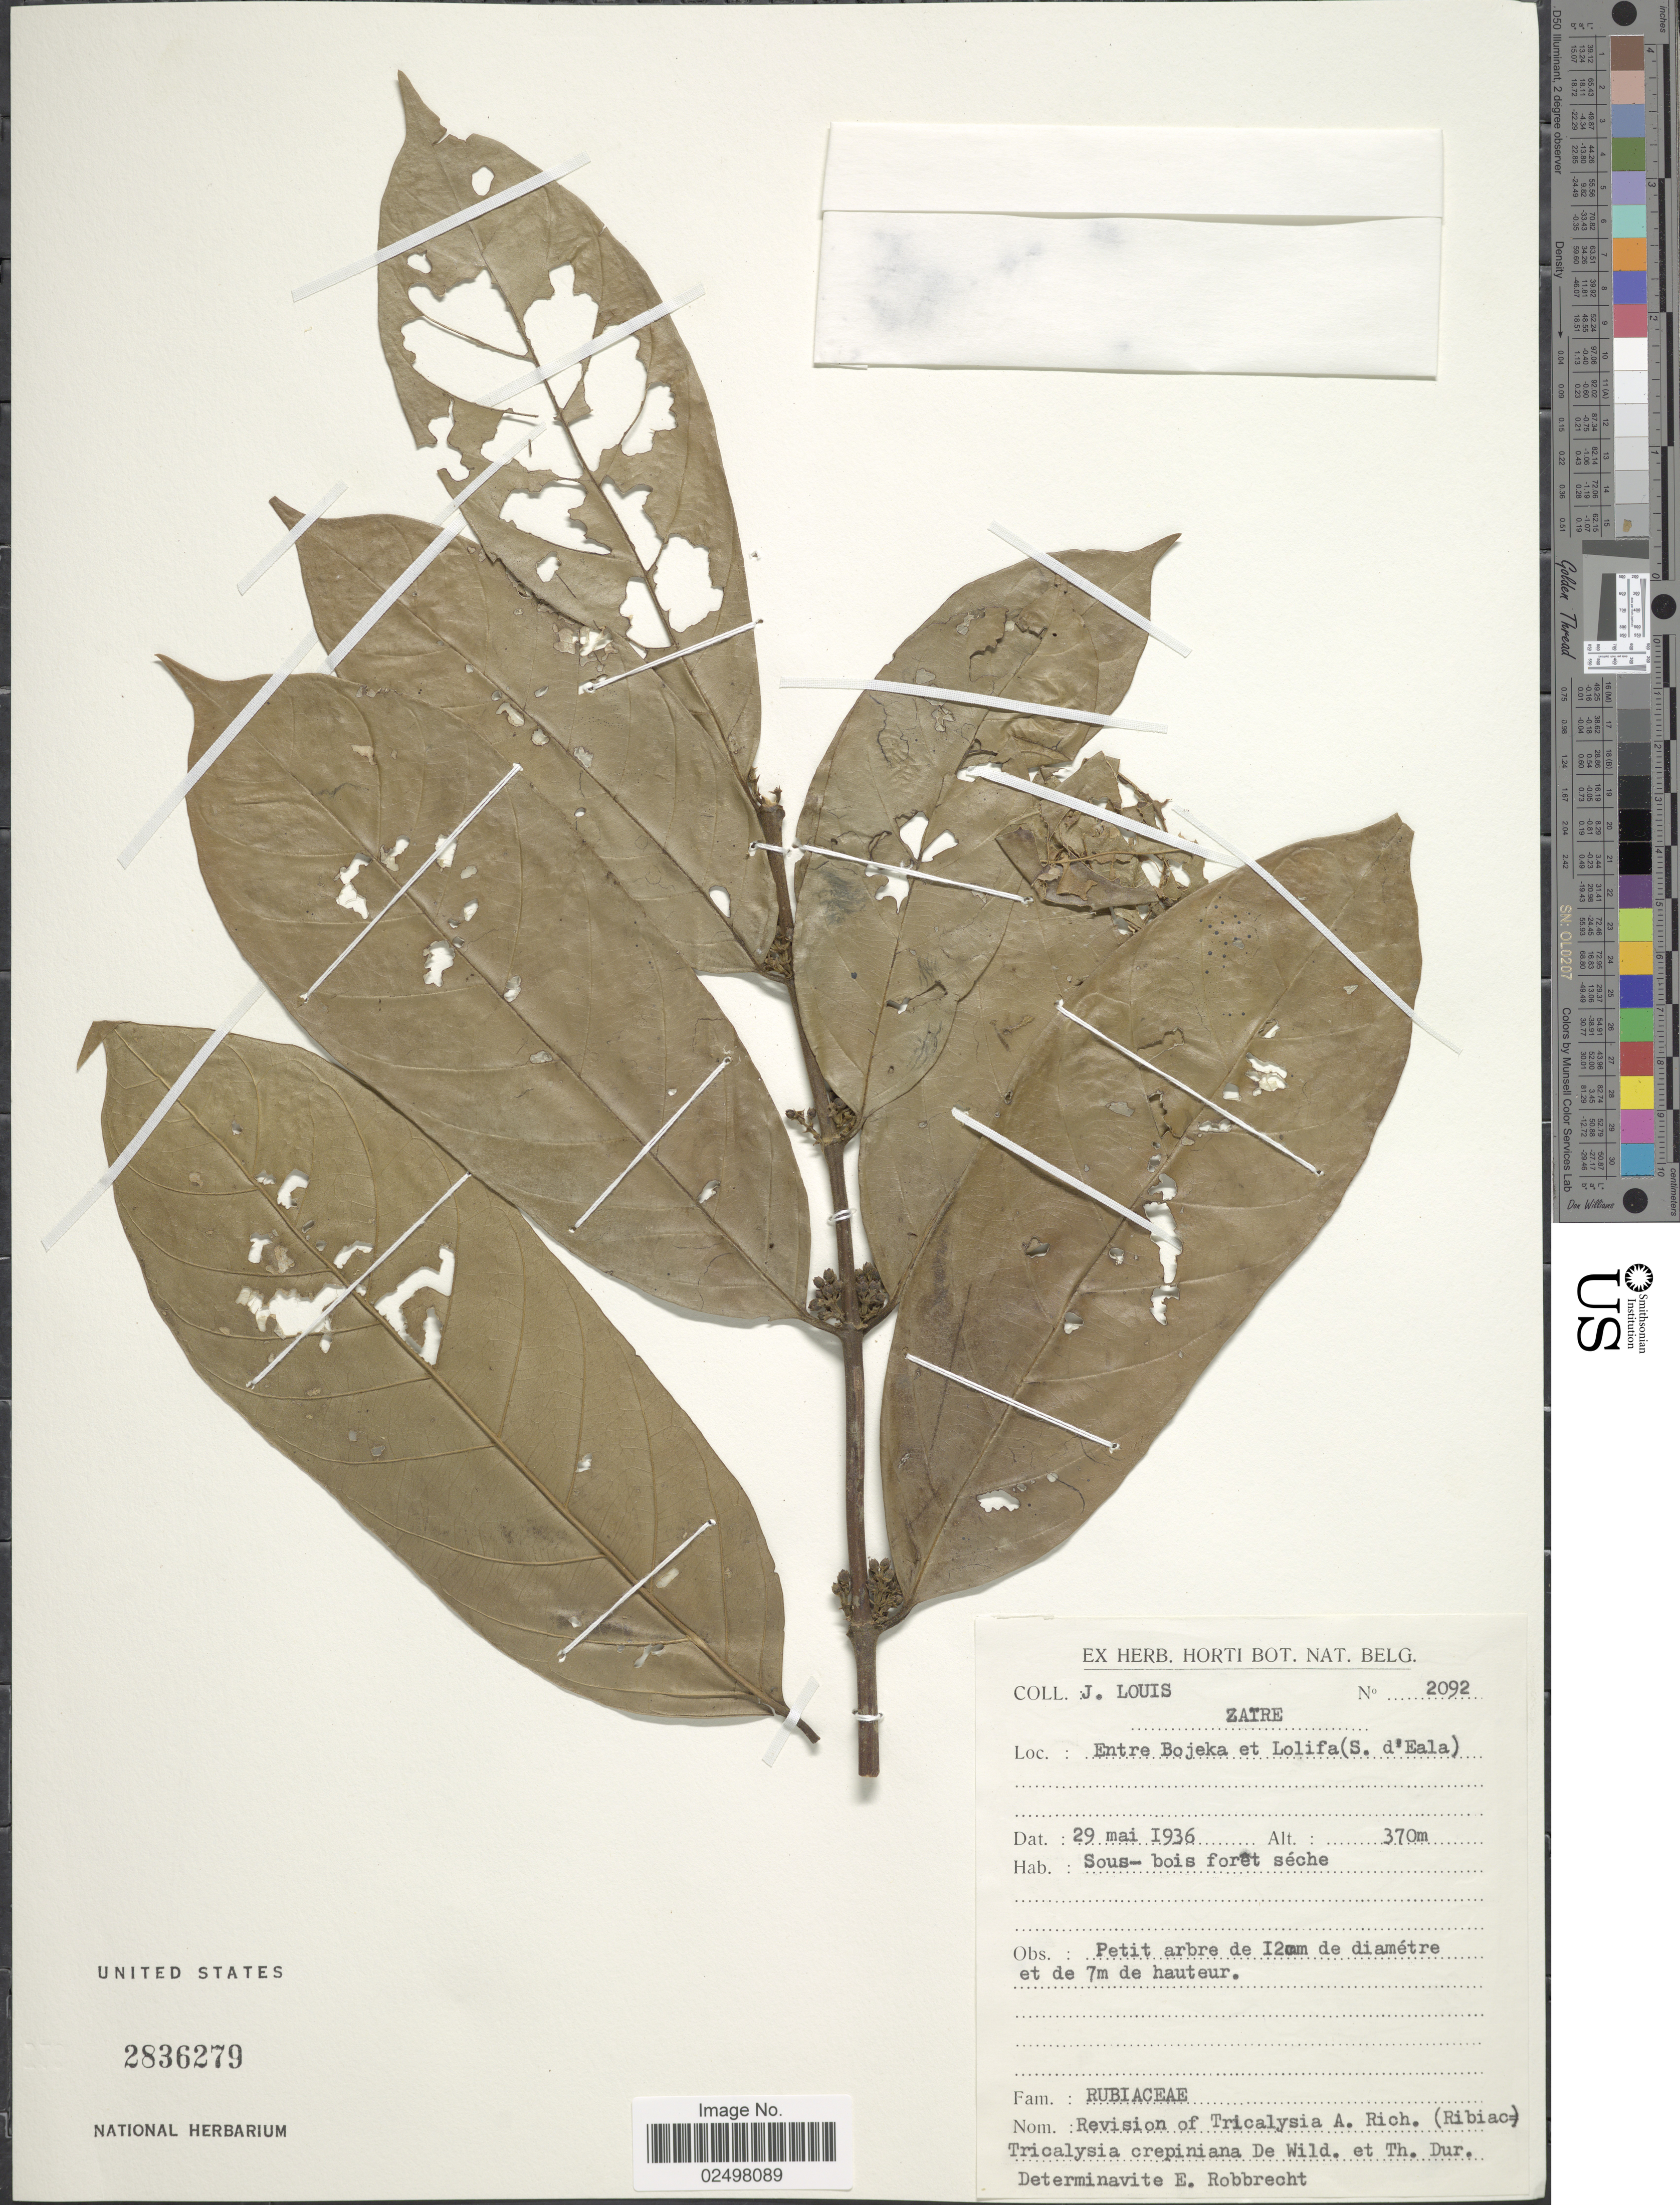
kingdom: Plantae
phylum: Tracheophyta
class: Magnoliopsida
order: Gentianales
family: Rubiaceae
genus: Tricalysia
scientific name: Tricalysia crepiniana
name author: De Wild. & Durand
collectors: J. Louis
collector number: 2092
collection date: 1936-05-29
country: Congo, Democratic Republic of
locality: Zaire, Entre Bojeka et Lolifa (S. d'Eala)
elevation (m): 370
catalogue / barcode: US 2836279